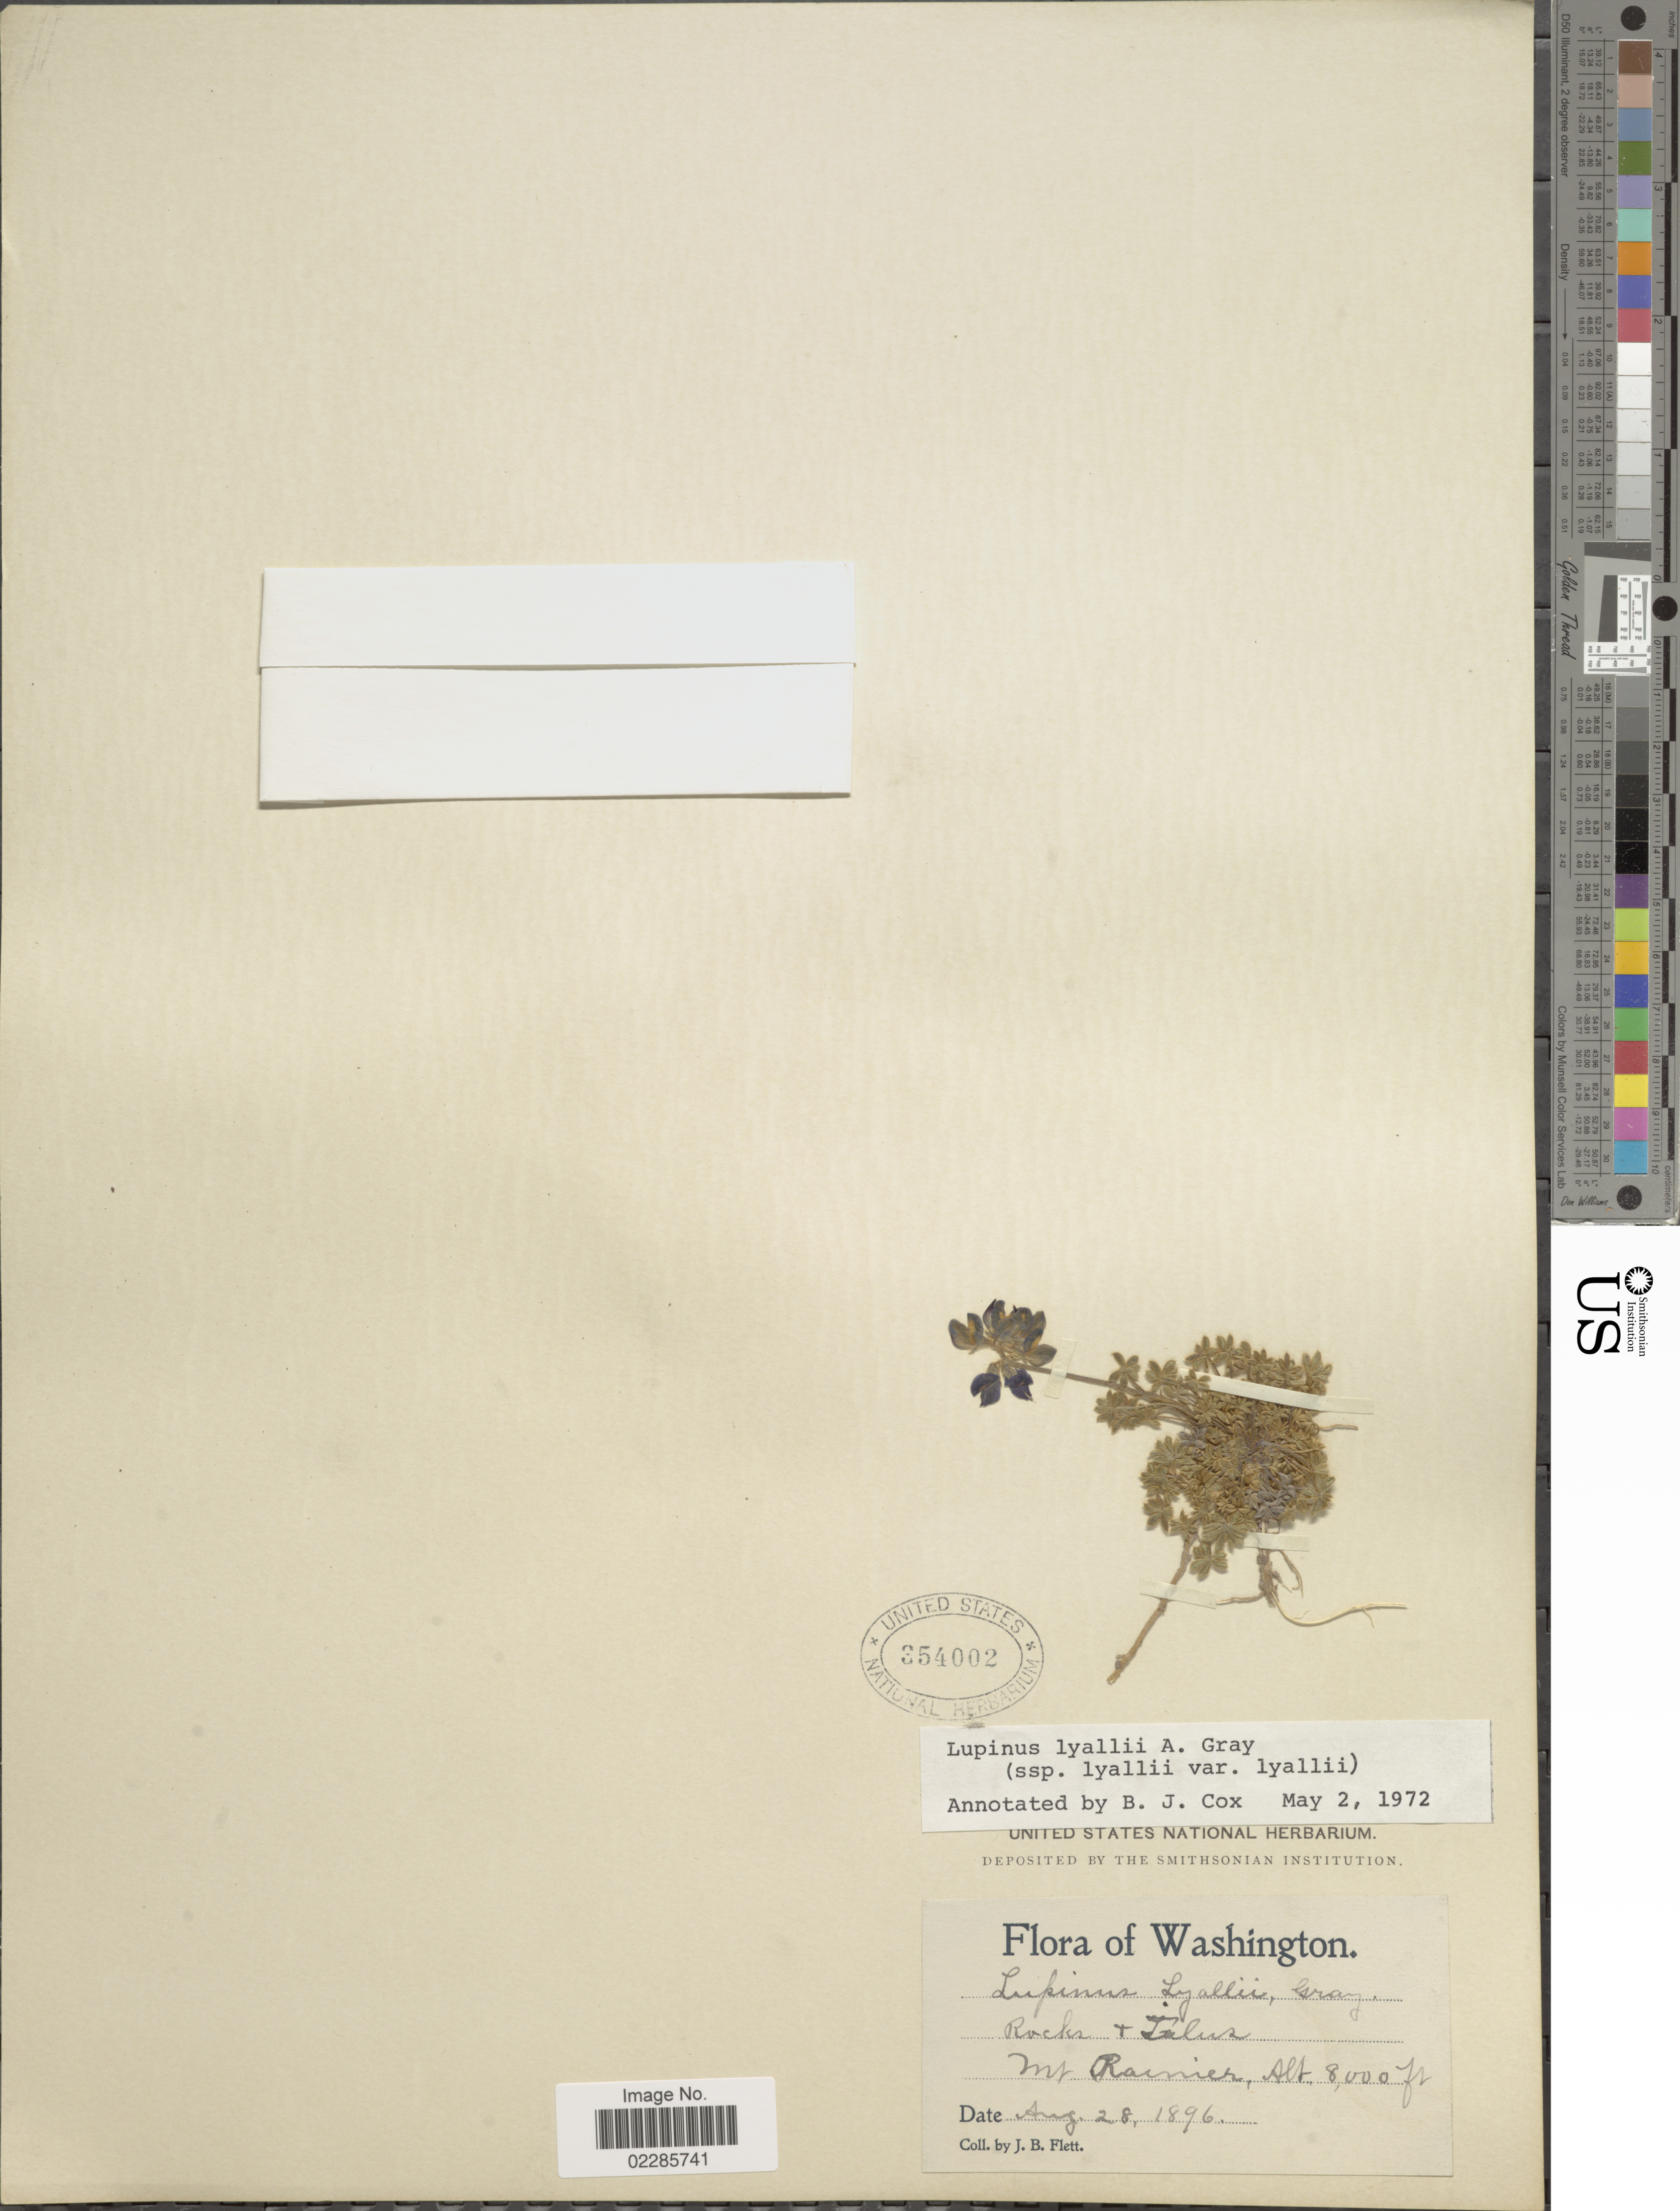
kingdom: Plantae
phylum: Tracheophyta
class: Magnoliopsida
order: Fabales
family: Fabaceae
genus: Lupinus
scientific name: Lupinus lyallii subsp. lyallii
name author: A. Gray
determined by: Cox, B. J.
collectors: J. Flett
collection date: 1896-08-28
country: United States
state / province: Washington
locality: Rocks + Talus, Mt Rainier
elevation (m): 2438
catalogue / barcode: US 354002